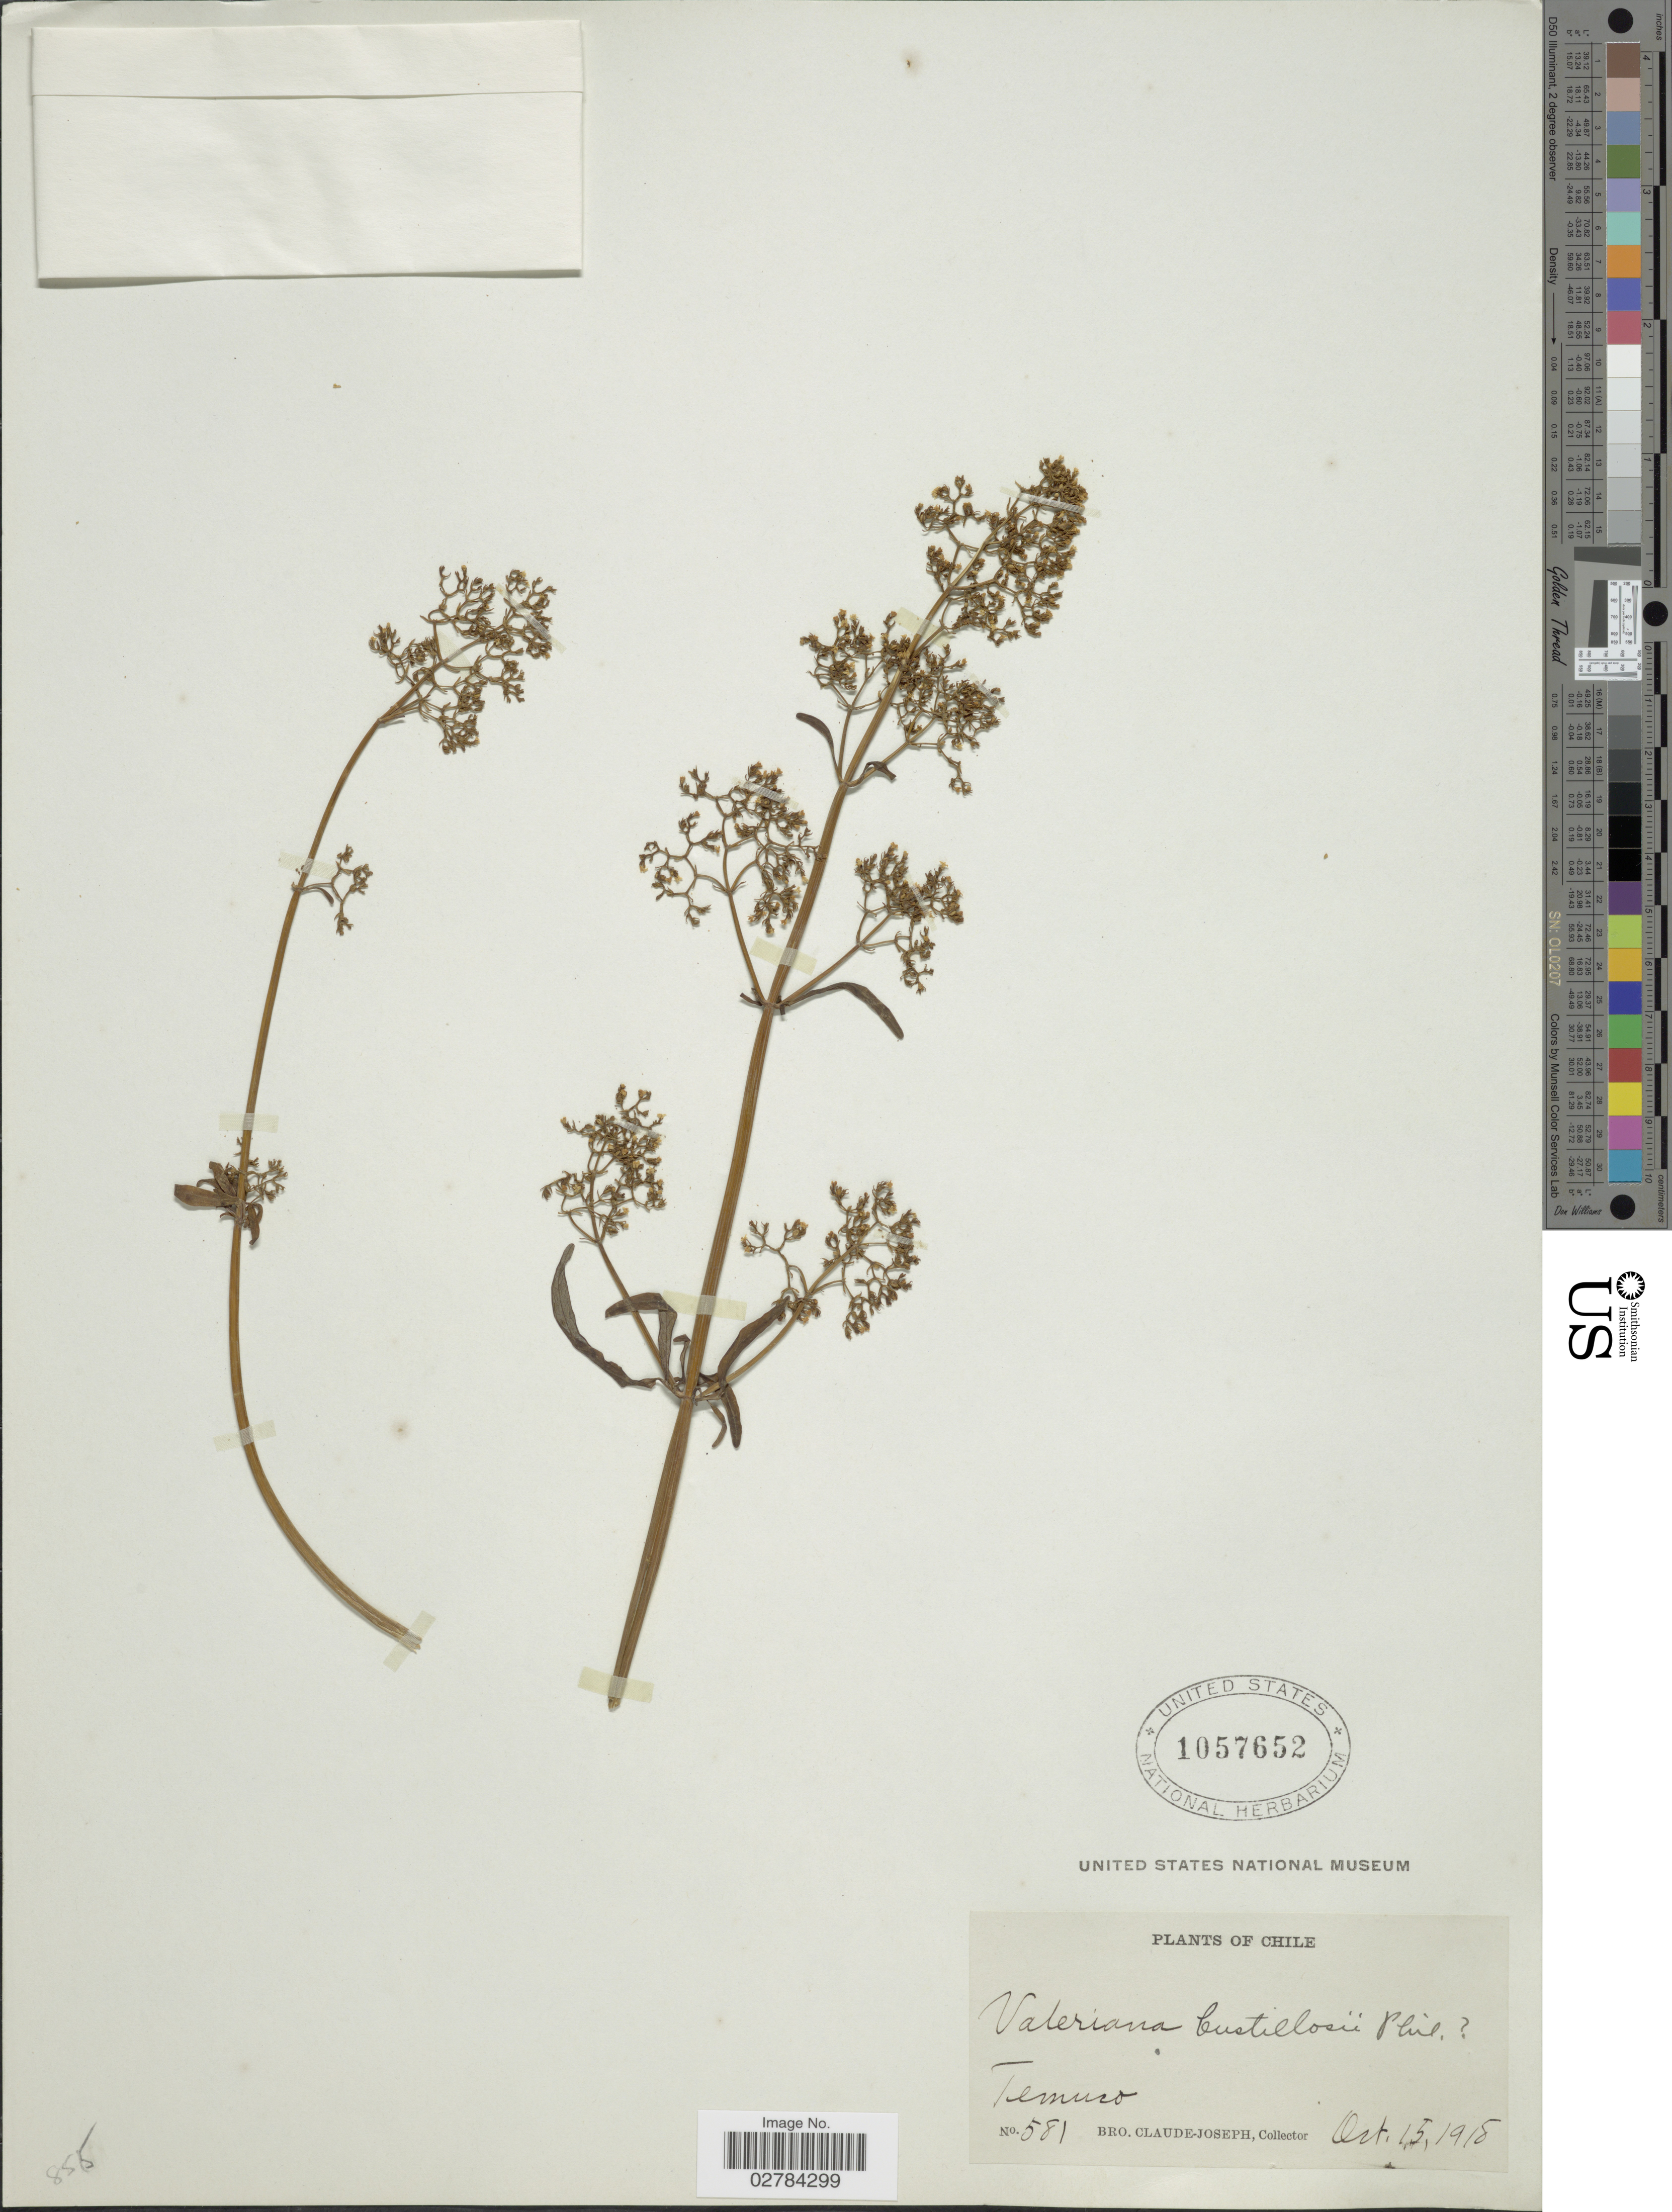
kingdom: Plantae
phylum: Tracheophyta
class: Magnoliopsida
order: Dipsacales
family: Caprifoliaceae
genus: Valeriana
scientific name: Valeriana bustillosii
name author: Phil.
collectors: Bro. Claude-Joseph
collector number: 581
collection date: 1918-10-15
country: Chile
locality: Temuco.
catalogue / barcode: US 1057652